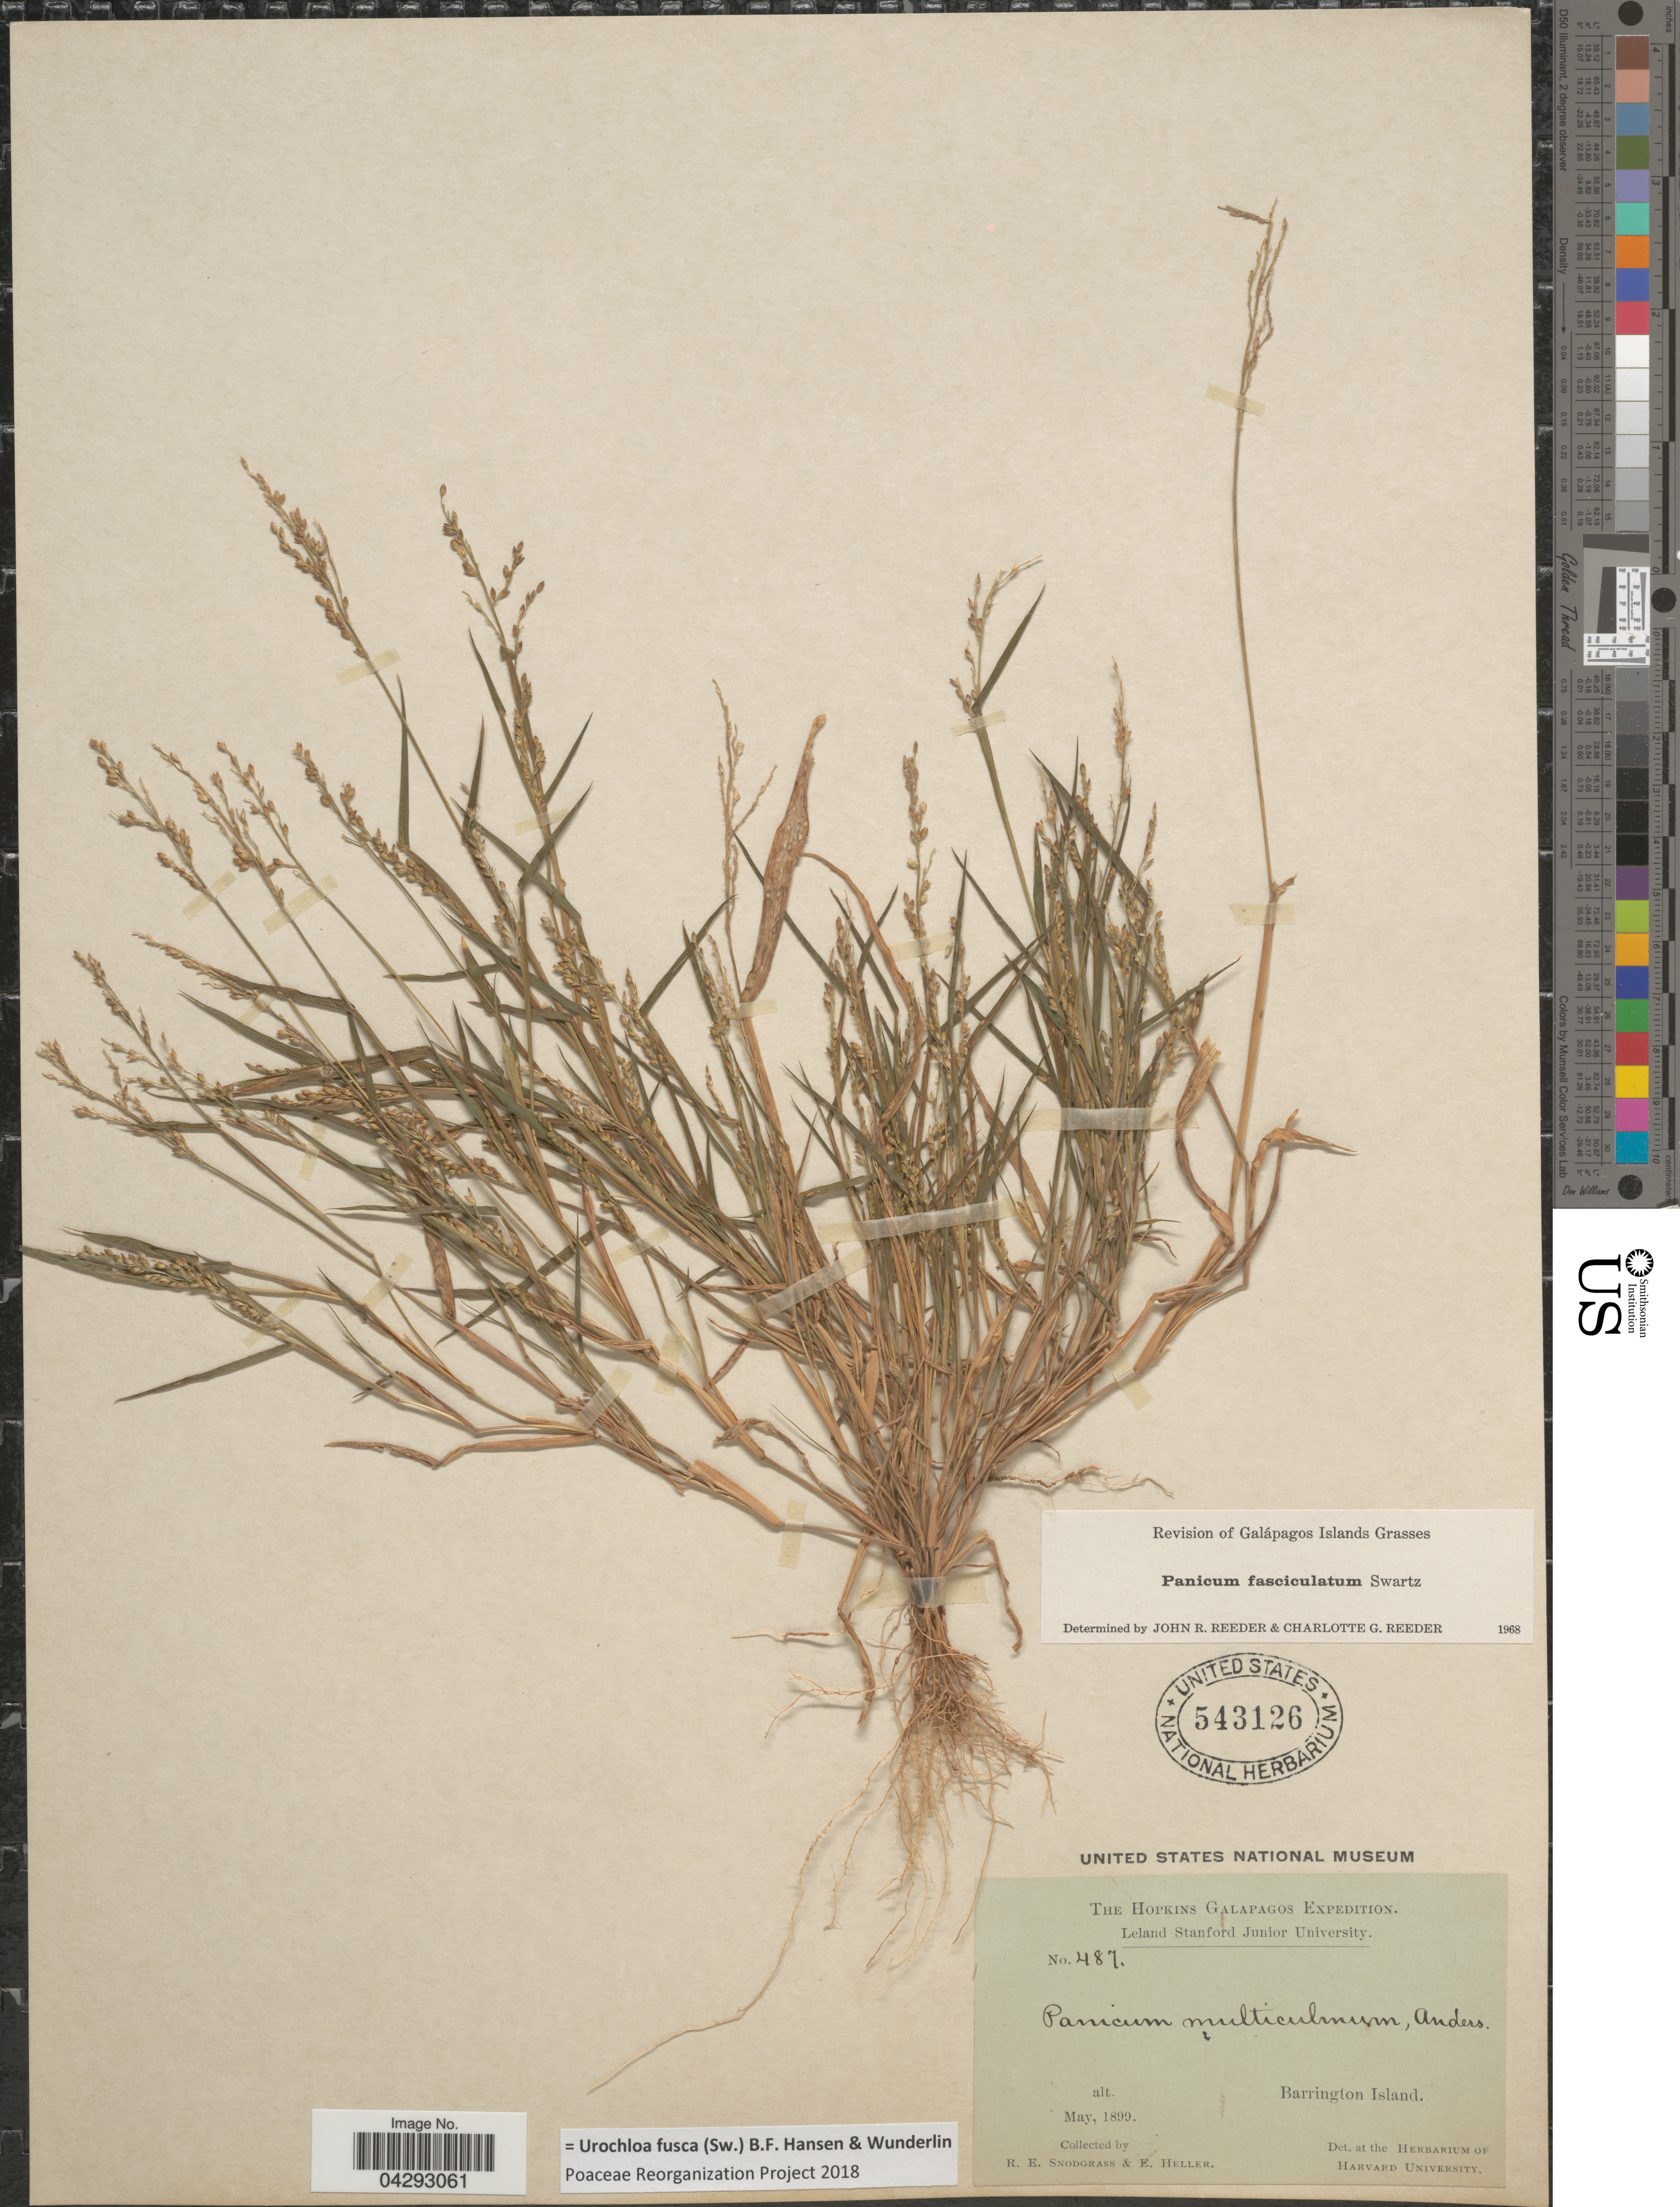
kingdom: Plantae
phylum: Tracheophyta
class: Liliopsida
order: Poales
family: Poaceae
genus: Urochloa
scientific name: Urochloa fusca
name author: (Sw.) B.F. Hansen & Wunderlin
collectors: R. E. Snodgrass & E. Heller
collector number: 487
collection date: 1899-05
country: Ecuador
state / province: Colón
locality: The Hopkins Galapagos Expedition. Barrington Island.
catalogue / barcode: US 543126